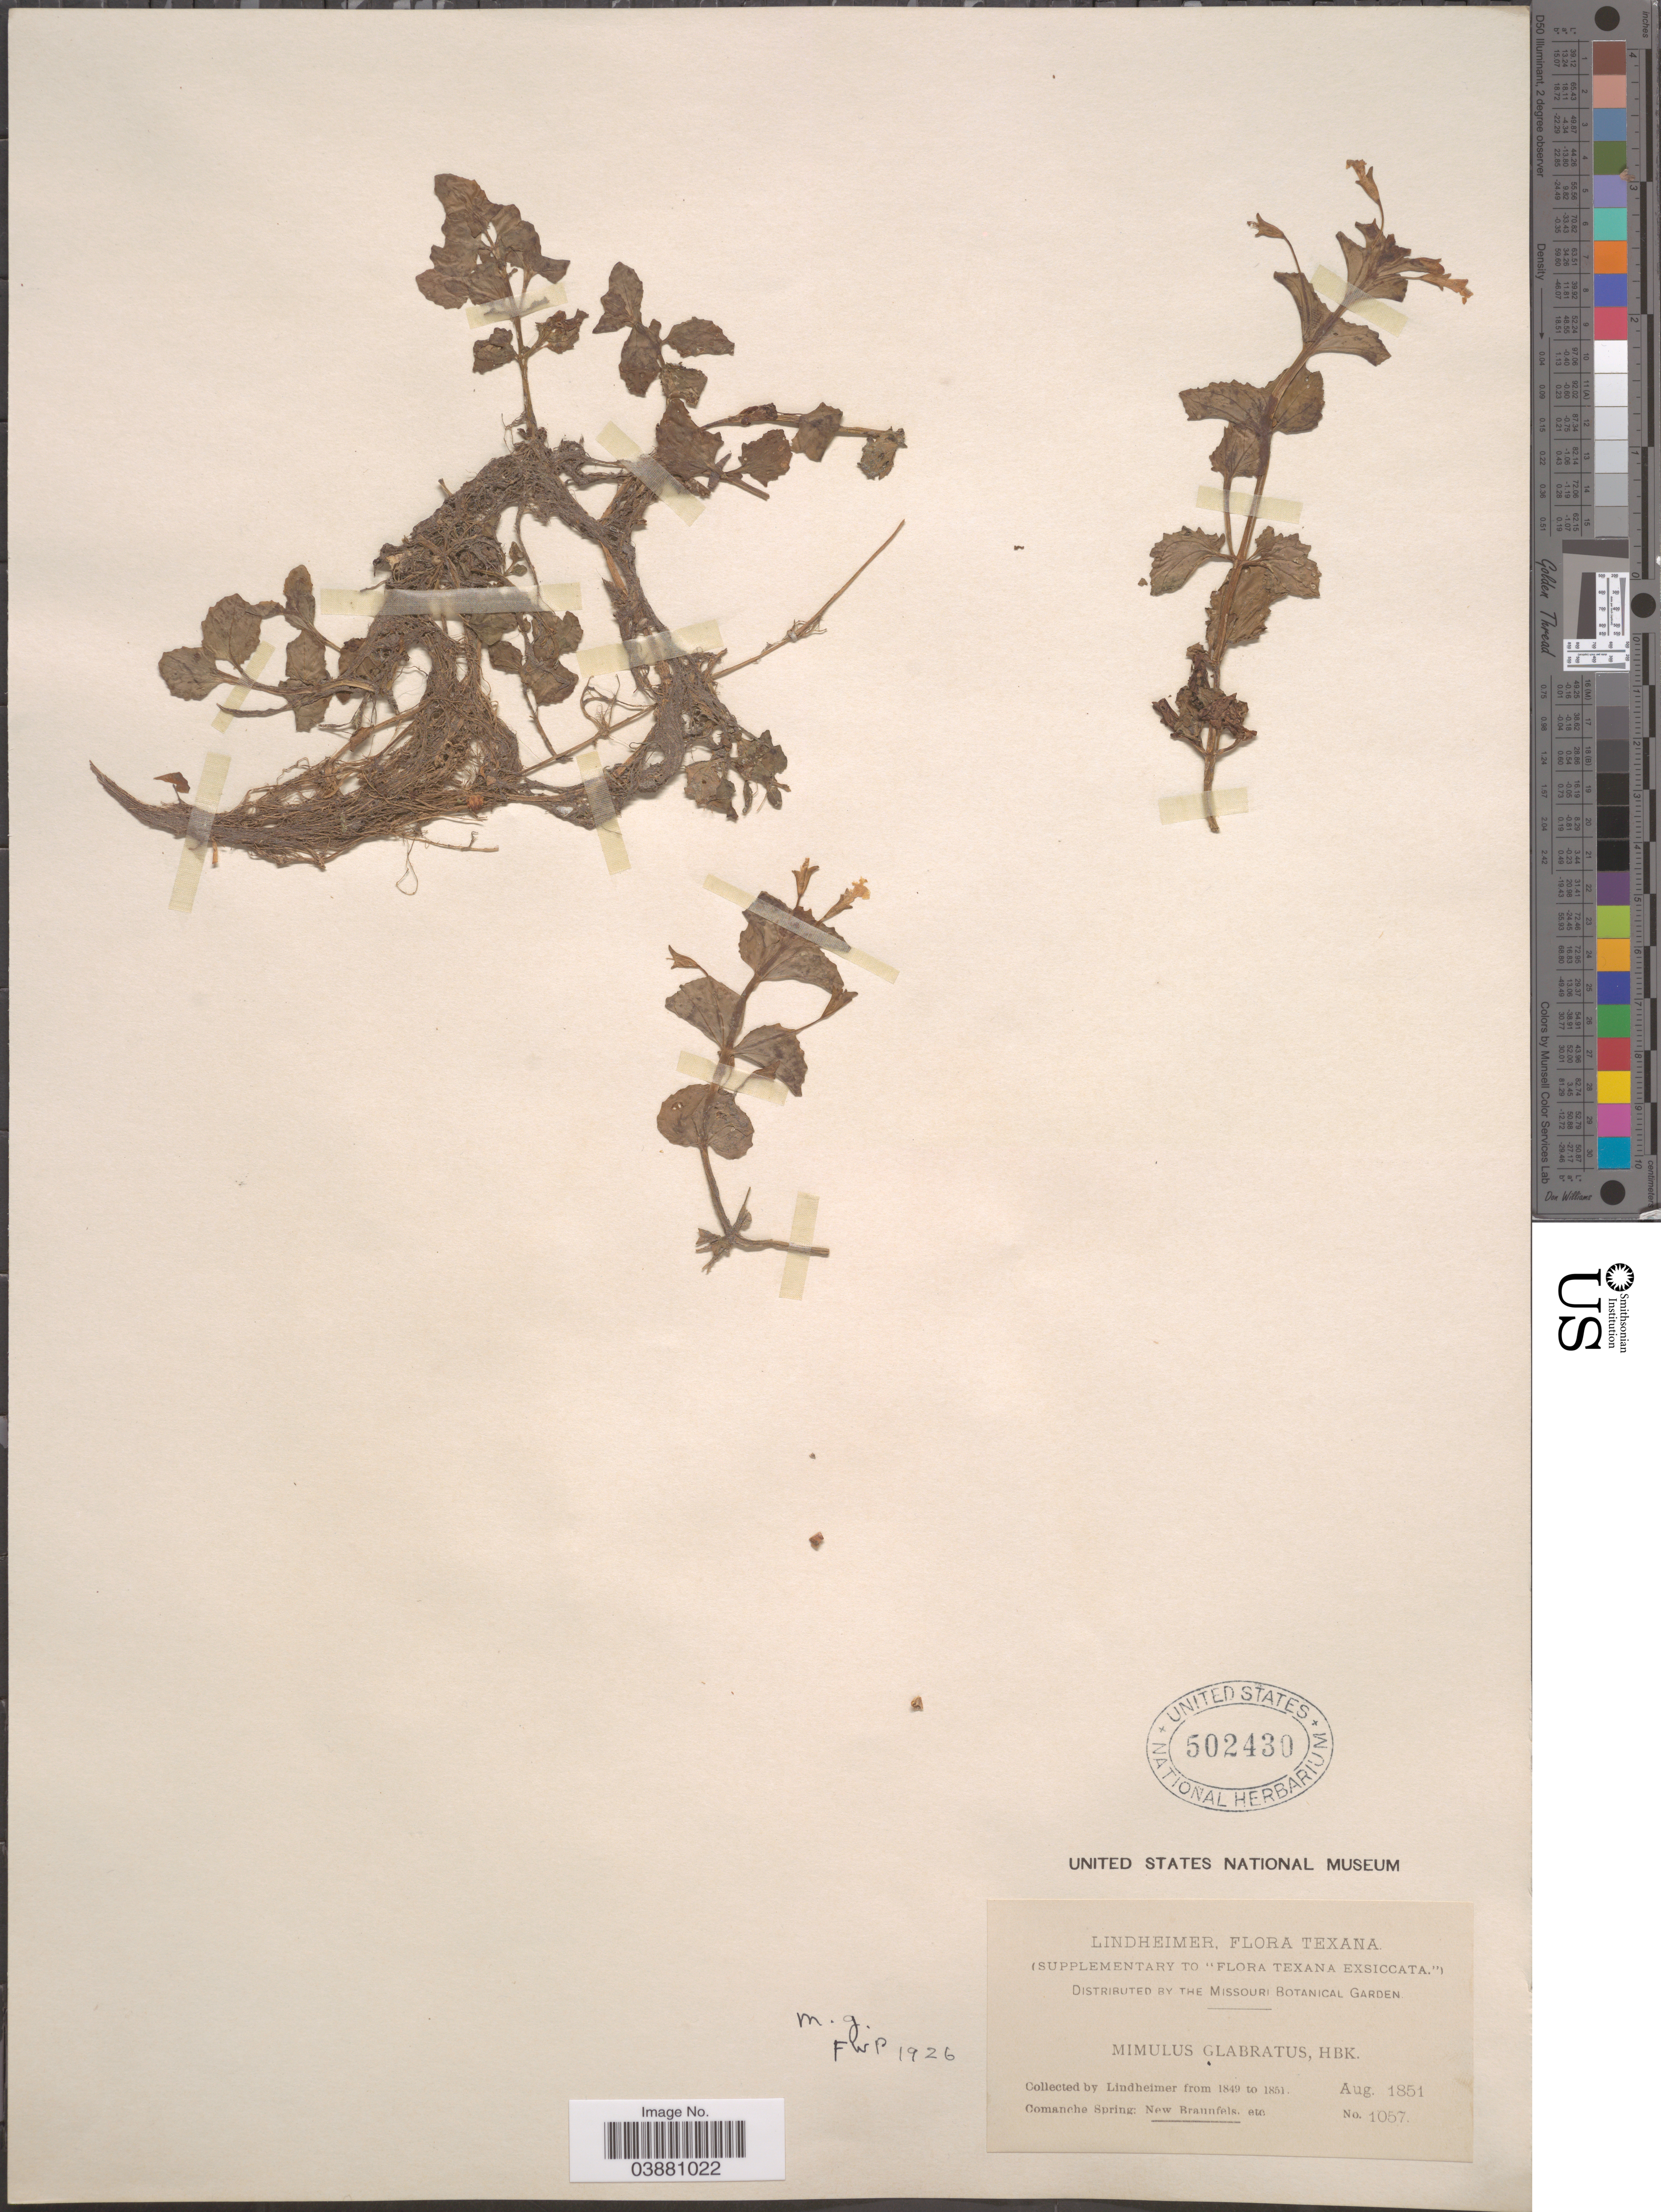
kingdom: Plantae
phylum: Tracheophyta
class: Magnoliopsida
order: Lamiales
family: Phrymaceae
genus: Mimulus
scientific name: Mimulus glabratus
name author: Kunth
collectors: -. Lindheimer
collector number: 1057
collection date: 1851-08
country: United States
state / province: Texas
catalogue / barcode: US 502430